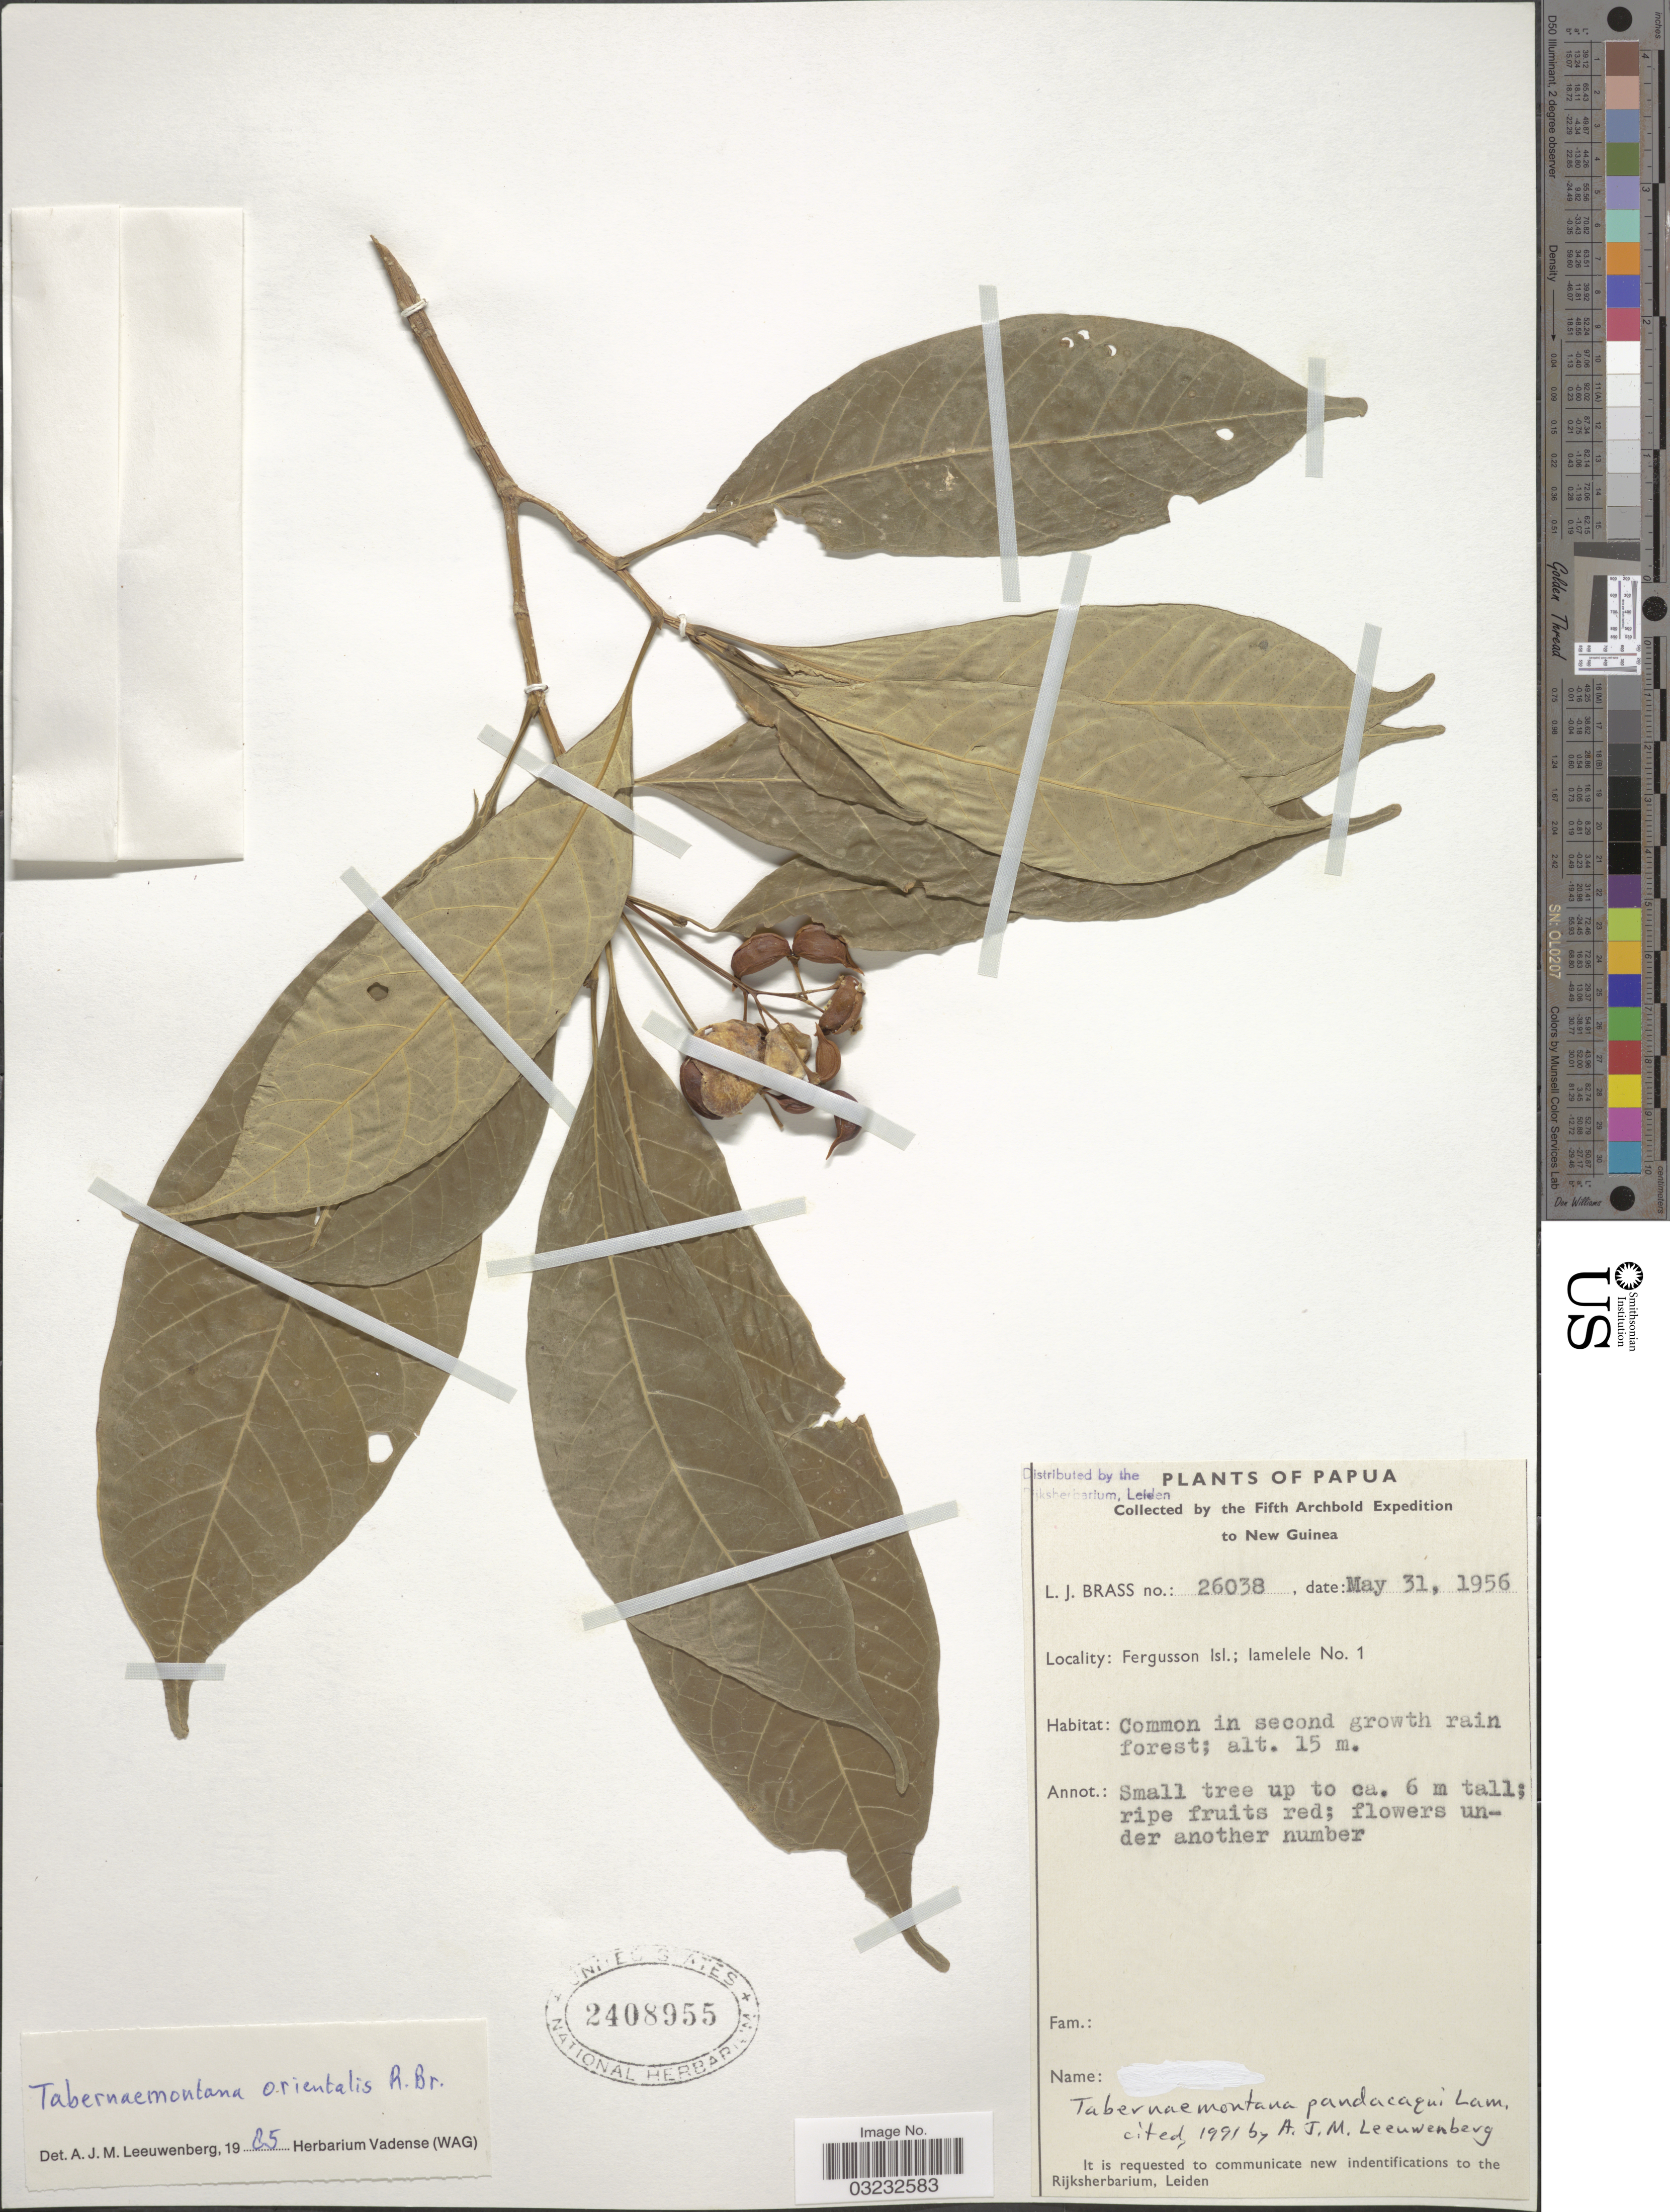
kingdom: Plantae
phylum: Tracheophyta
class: Magnoliopsida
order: Gentianales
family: Apocynaceae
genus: Tabernaemontana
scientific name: Tabernaemontana pandacaqui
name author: Poir.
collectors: L. J. Brass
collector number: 26038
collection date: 1956-05-31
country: Papua New Guinea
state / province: Milne Bay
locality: New Guinea, Fergusson Isl.; lamelele No. 1.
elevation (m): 15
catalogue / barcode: US 2408955